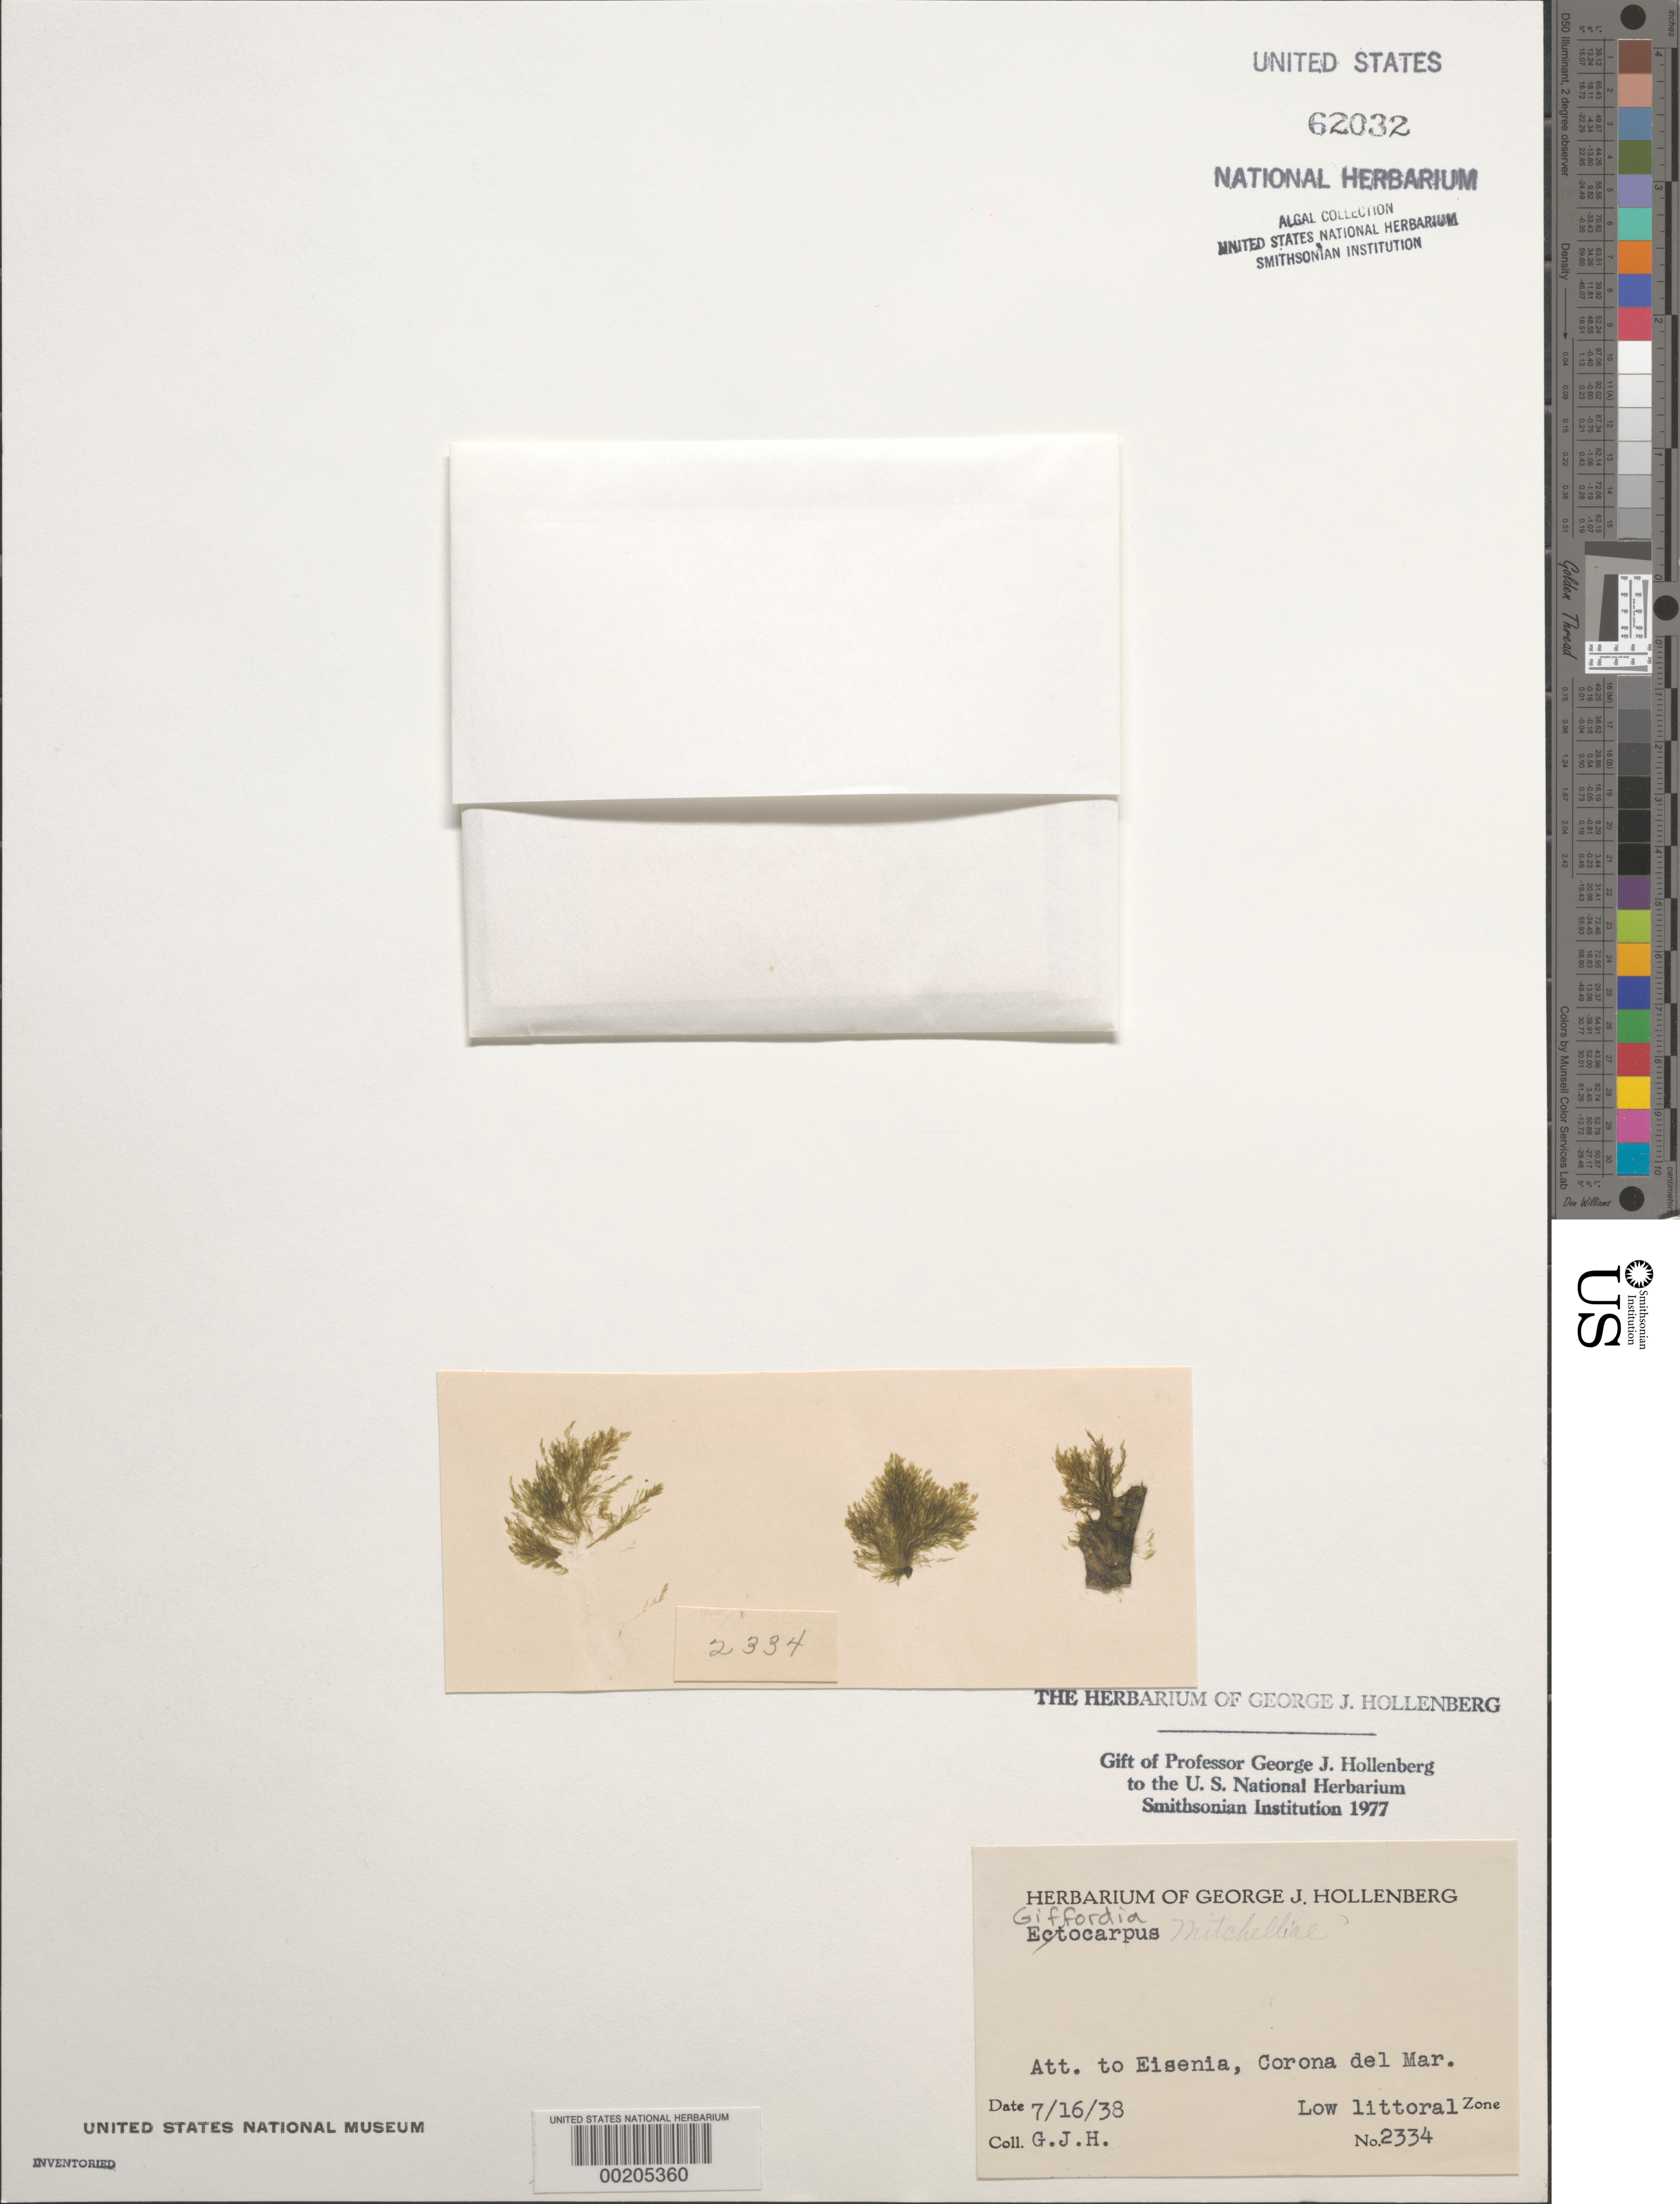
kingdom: Chromista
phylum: Ochrophyta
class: Phaeophyceae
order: Ectocarpales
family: Acinetosporaceae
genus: Feldmannia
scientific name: Feldmannia mitchelliae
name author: (Harv.) H.-S. Kim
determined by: Algae name updating Project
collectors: G. Hollenberg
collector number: GJH 2334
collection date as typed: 16 Jul 1938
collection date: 1938-07-16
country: United States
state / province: California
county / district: Orange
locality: Corona del Mar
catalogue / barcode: US 62032